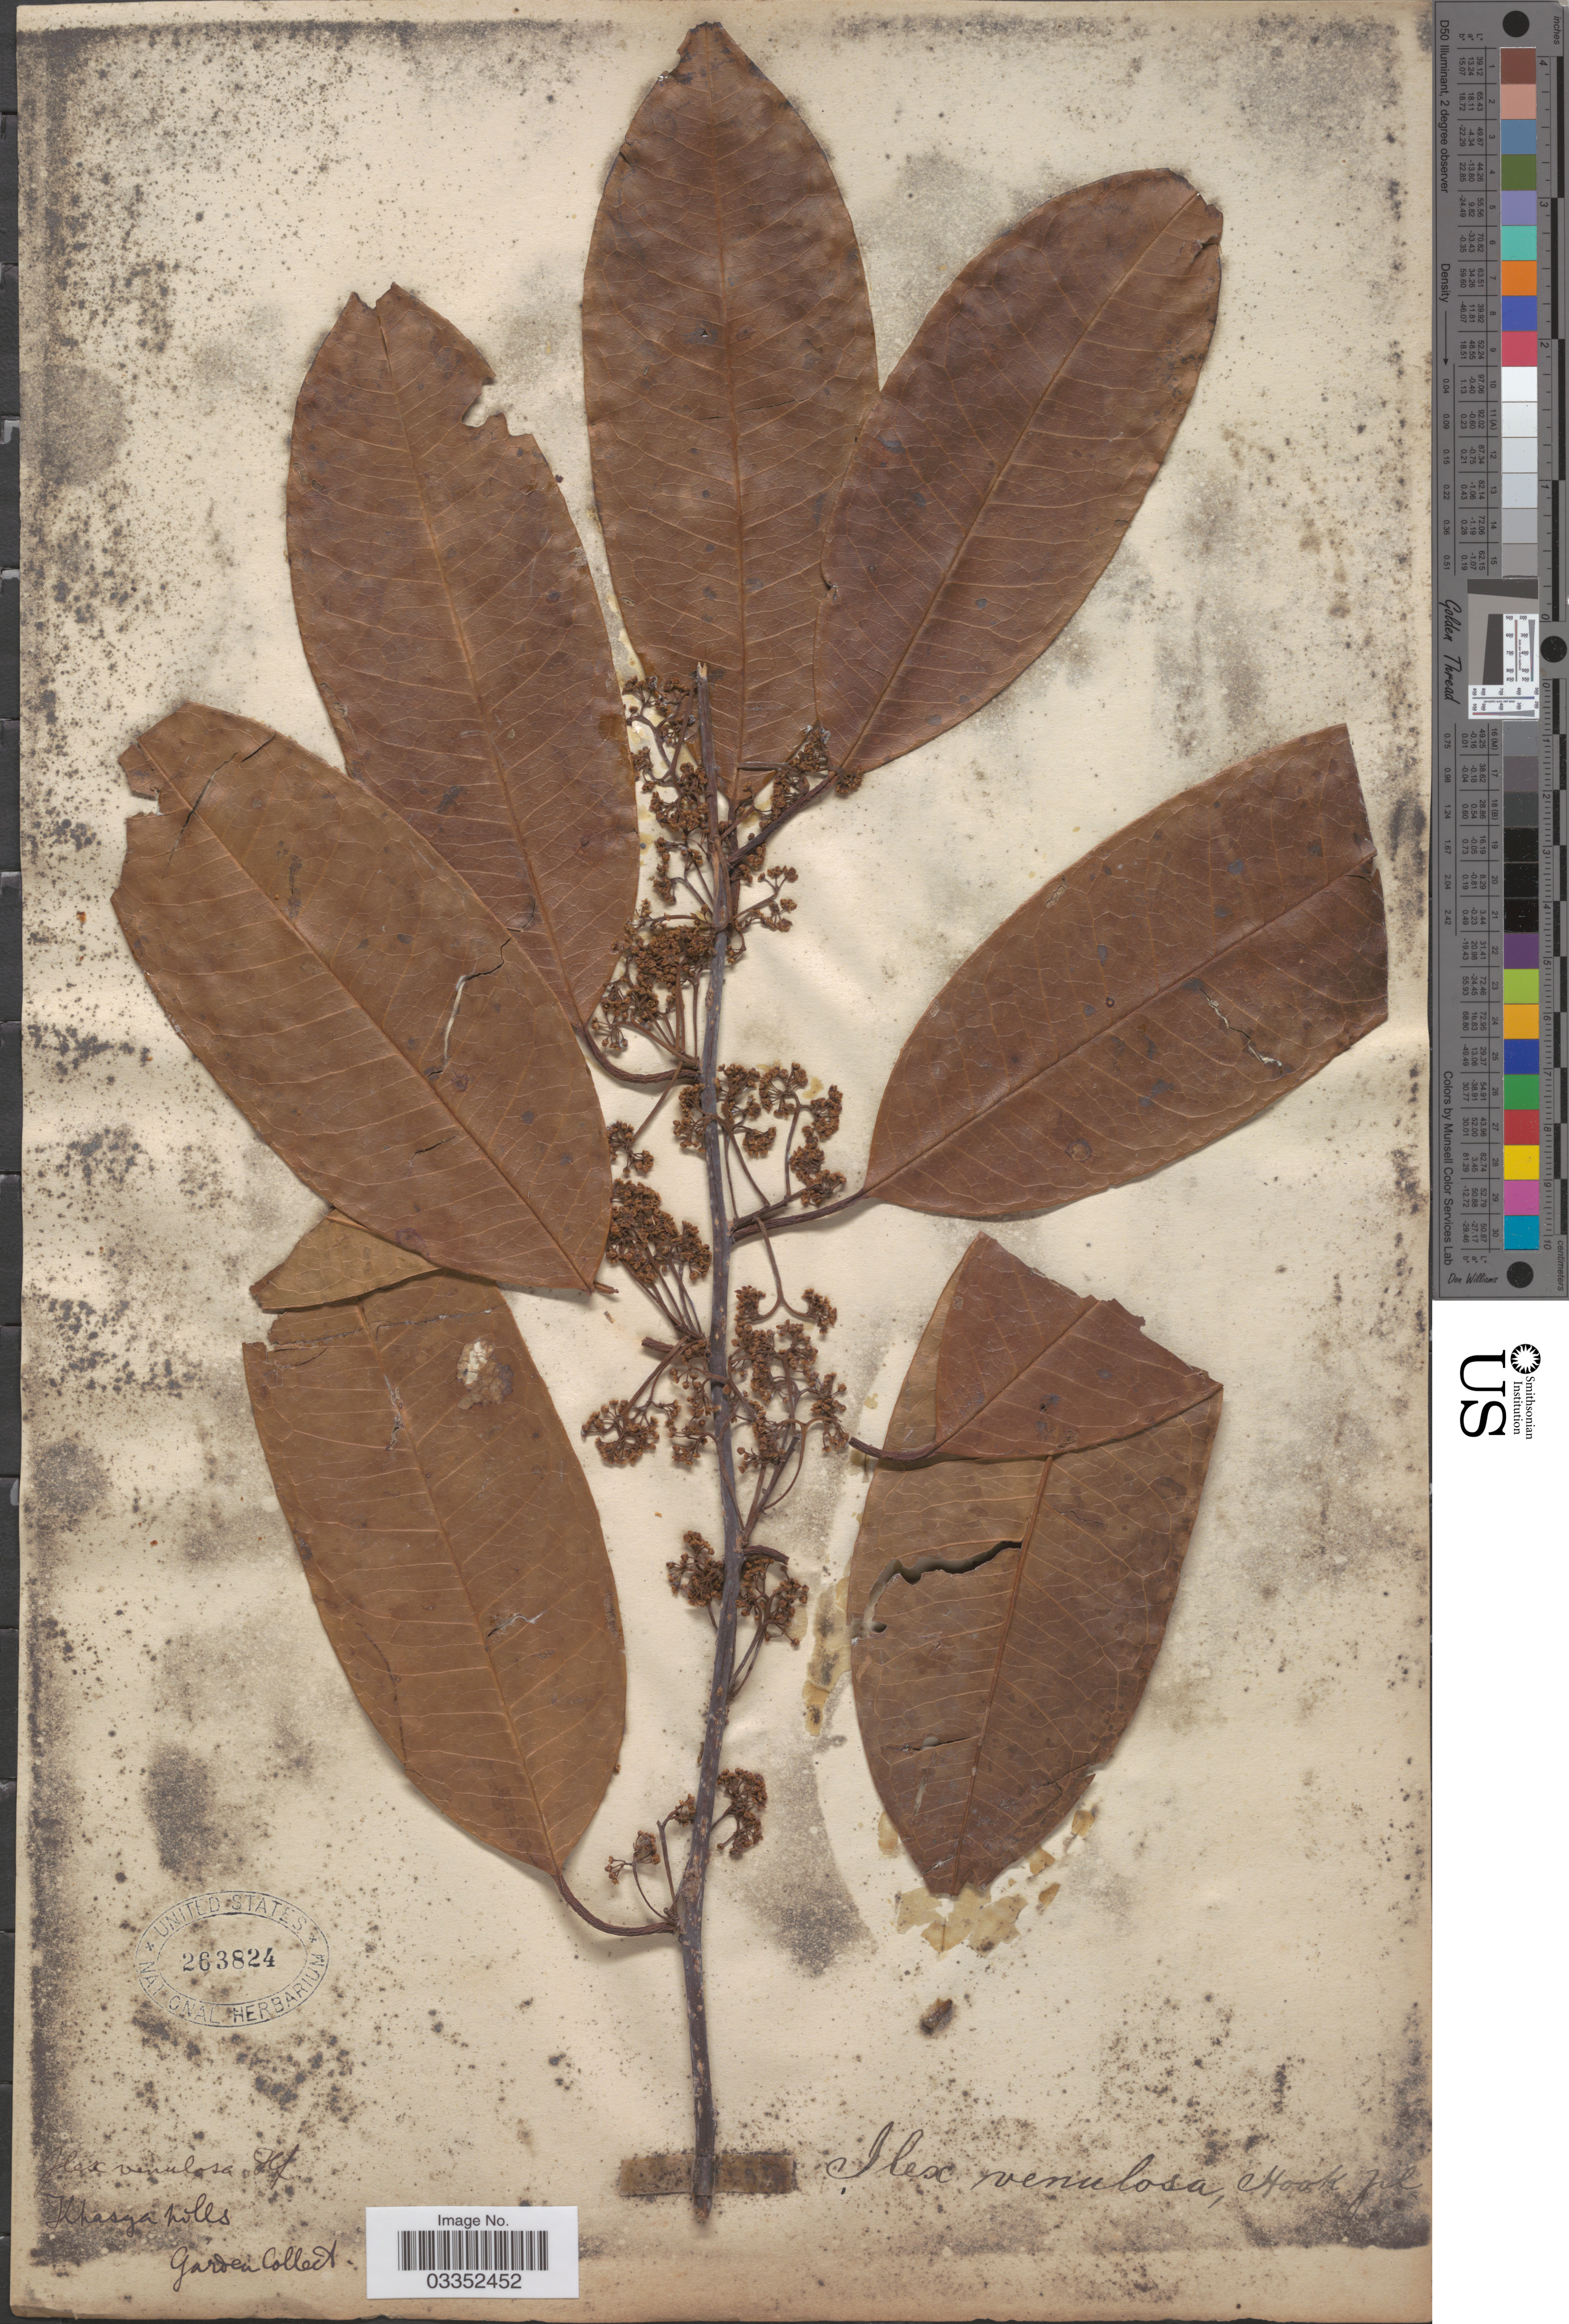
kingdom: Plantae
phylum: Tracheophyta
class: Magnoliopsida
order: Aquifoliales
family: Aquifoliaceae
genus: Ilex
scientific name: Ilex venulosa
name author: Hook. f.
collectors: Garden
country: India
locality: Khasya hills.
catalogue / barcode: US 263824